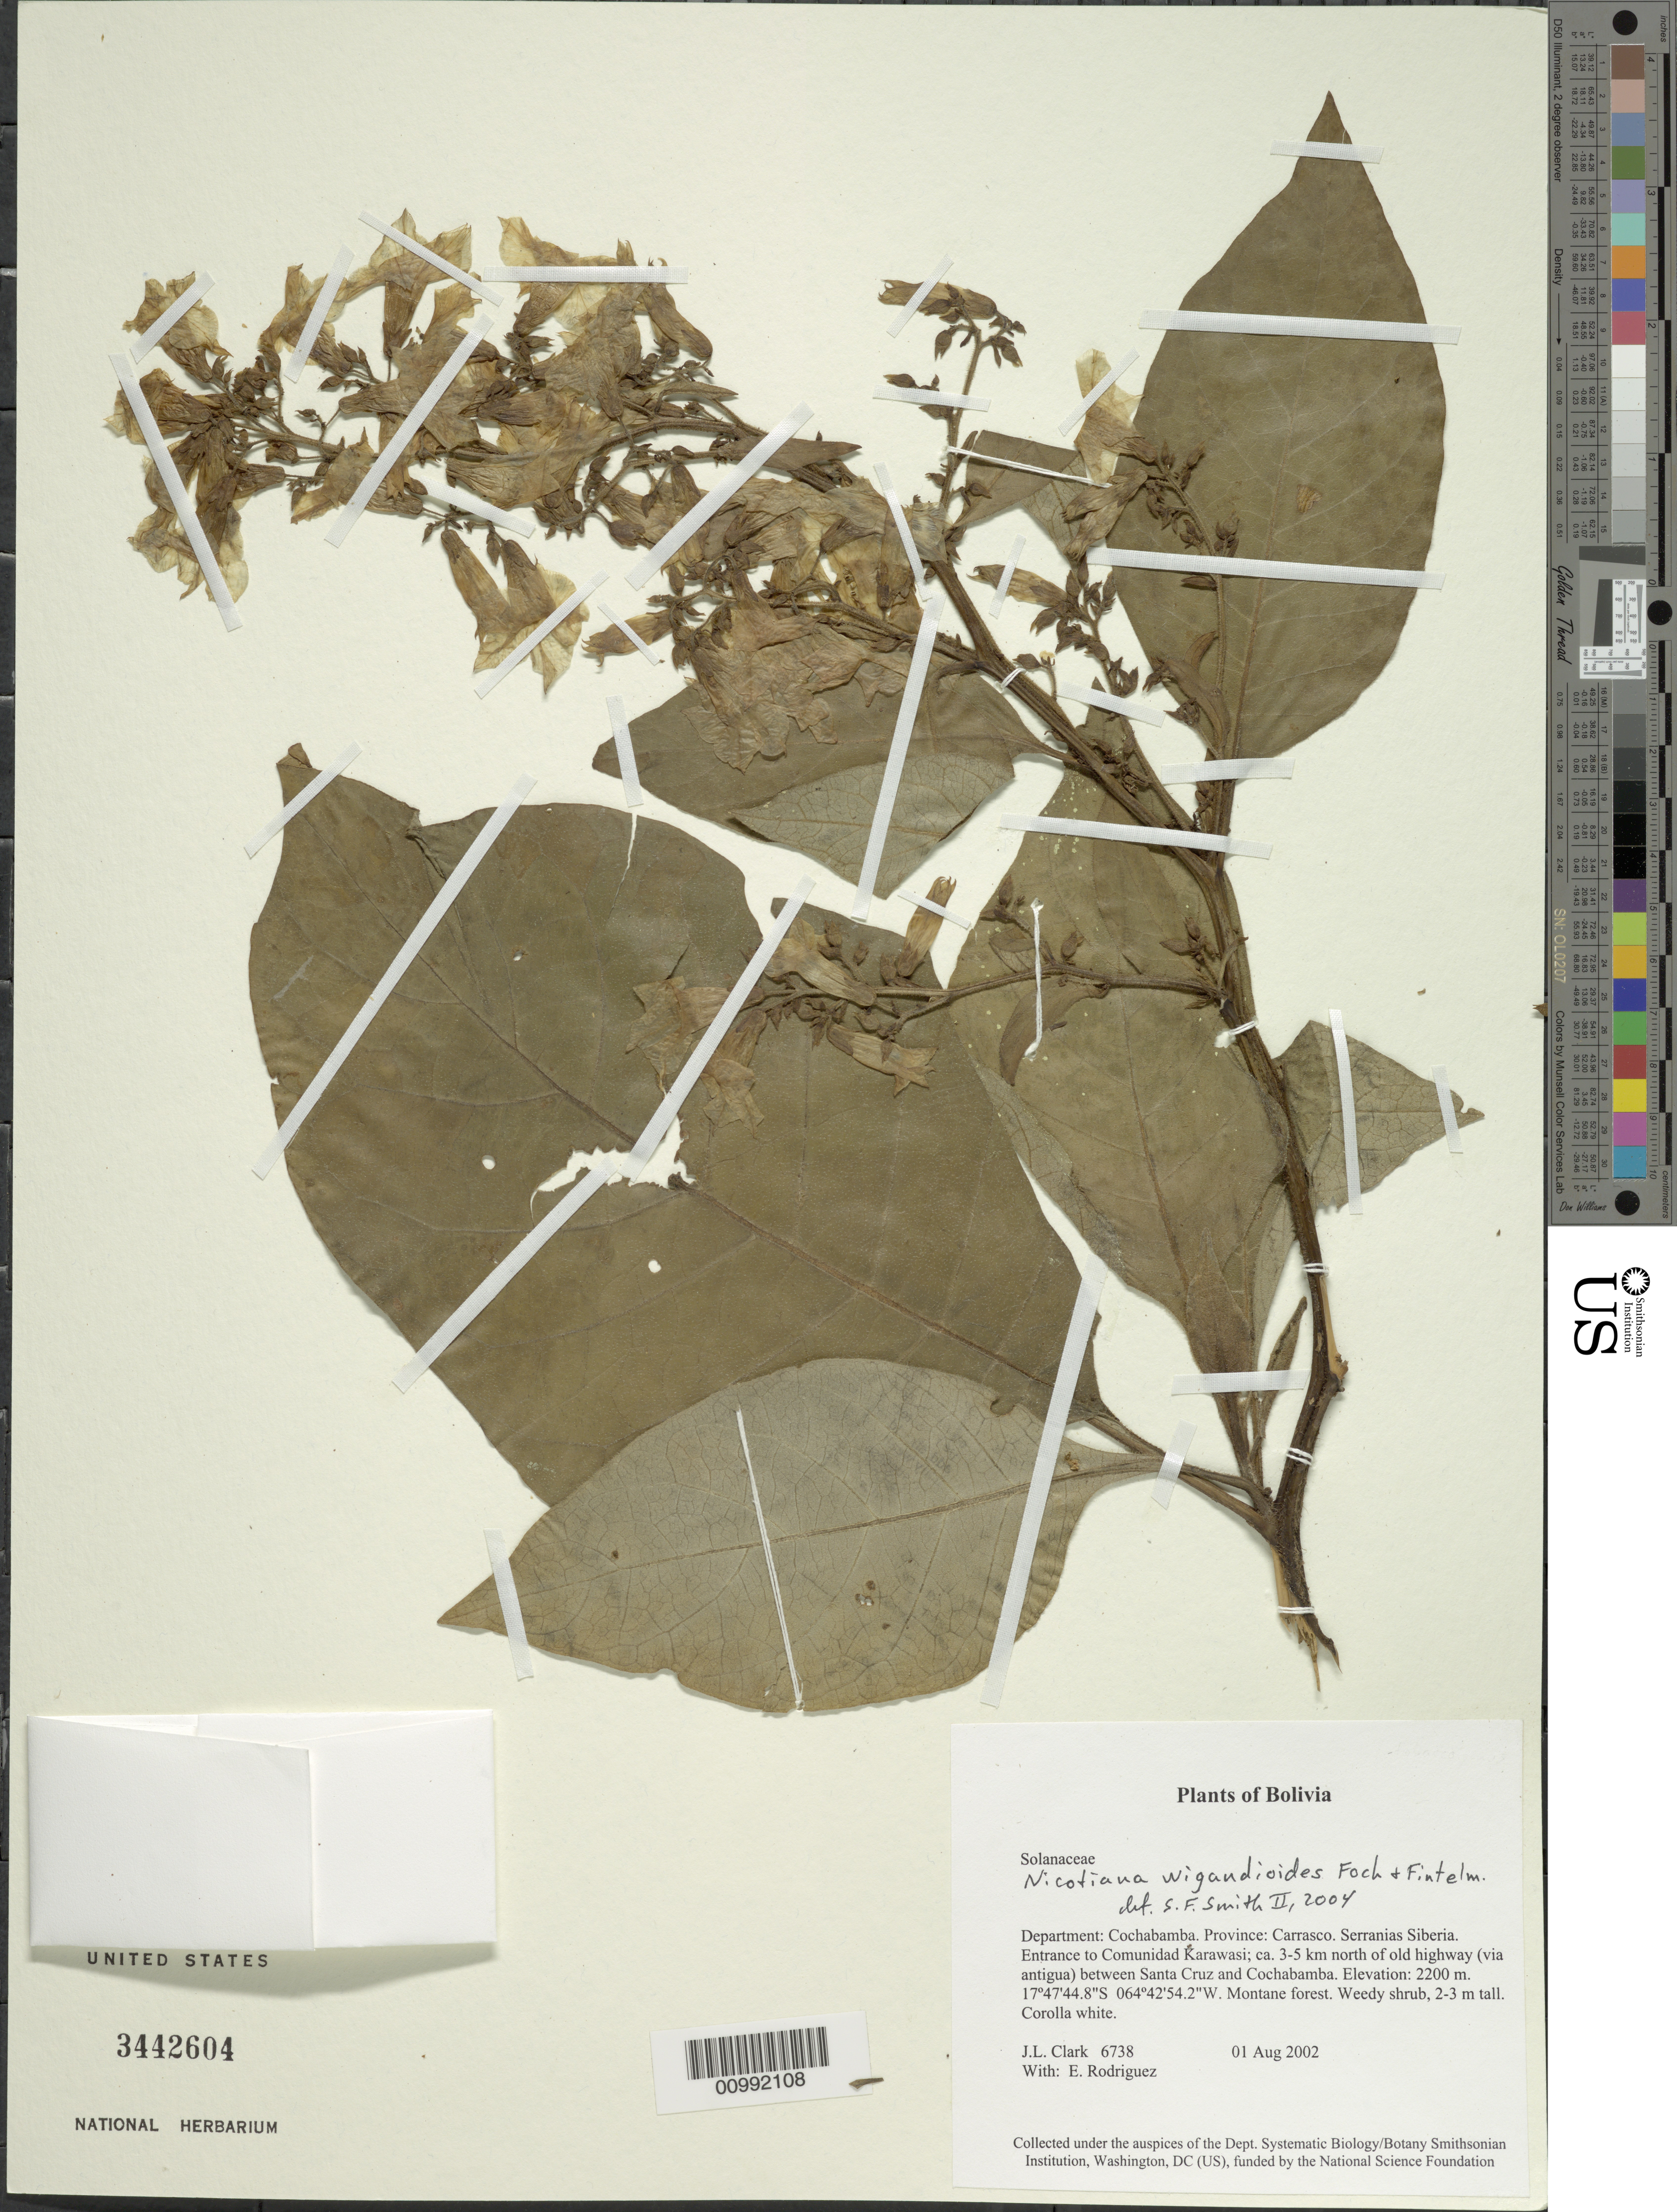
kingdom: Plantae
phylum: Tracheophyta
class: Magnoliopsida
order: Solanales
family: Solanaceae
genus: Nicotiana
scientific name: Nicotiana wigandioides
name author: K. Koch & Fintelm.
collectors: J. L. Clark & E. Rodriguez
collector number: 06738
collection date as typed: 01 Aug 2002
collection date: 2002-08-01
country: Bolivia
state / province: Cochabamba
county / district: Carrasco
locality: Serranias Siberia. Entrance to Comunidad Karawasi; ca. 3-5 km north of old highway (via antigua) between Santa Cruz and Cochabamba.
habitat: Montane forest.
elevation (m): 2200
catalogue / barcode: US 2442604